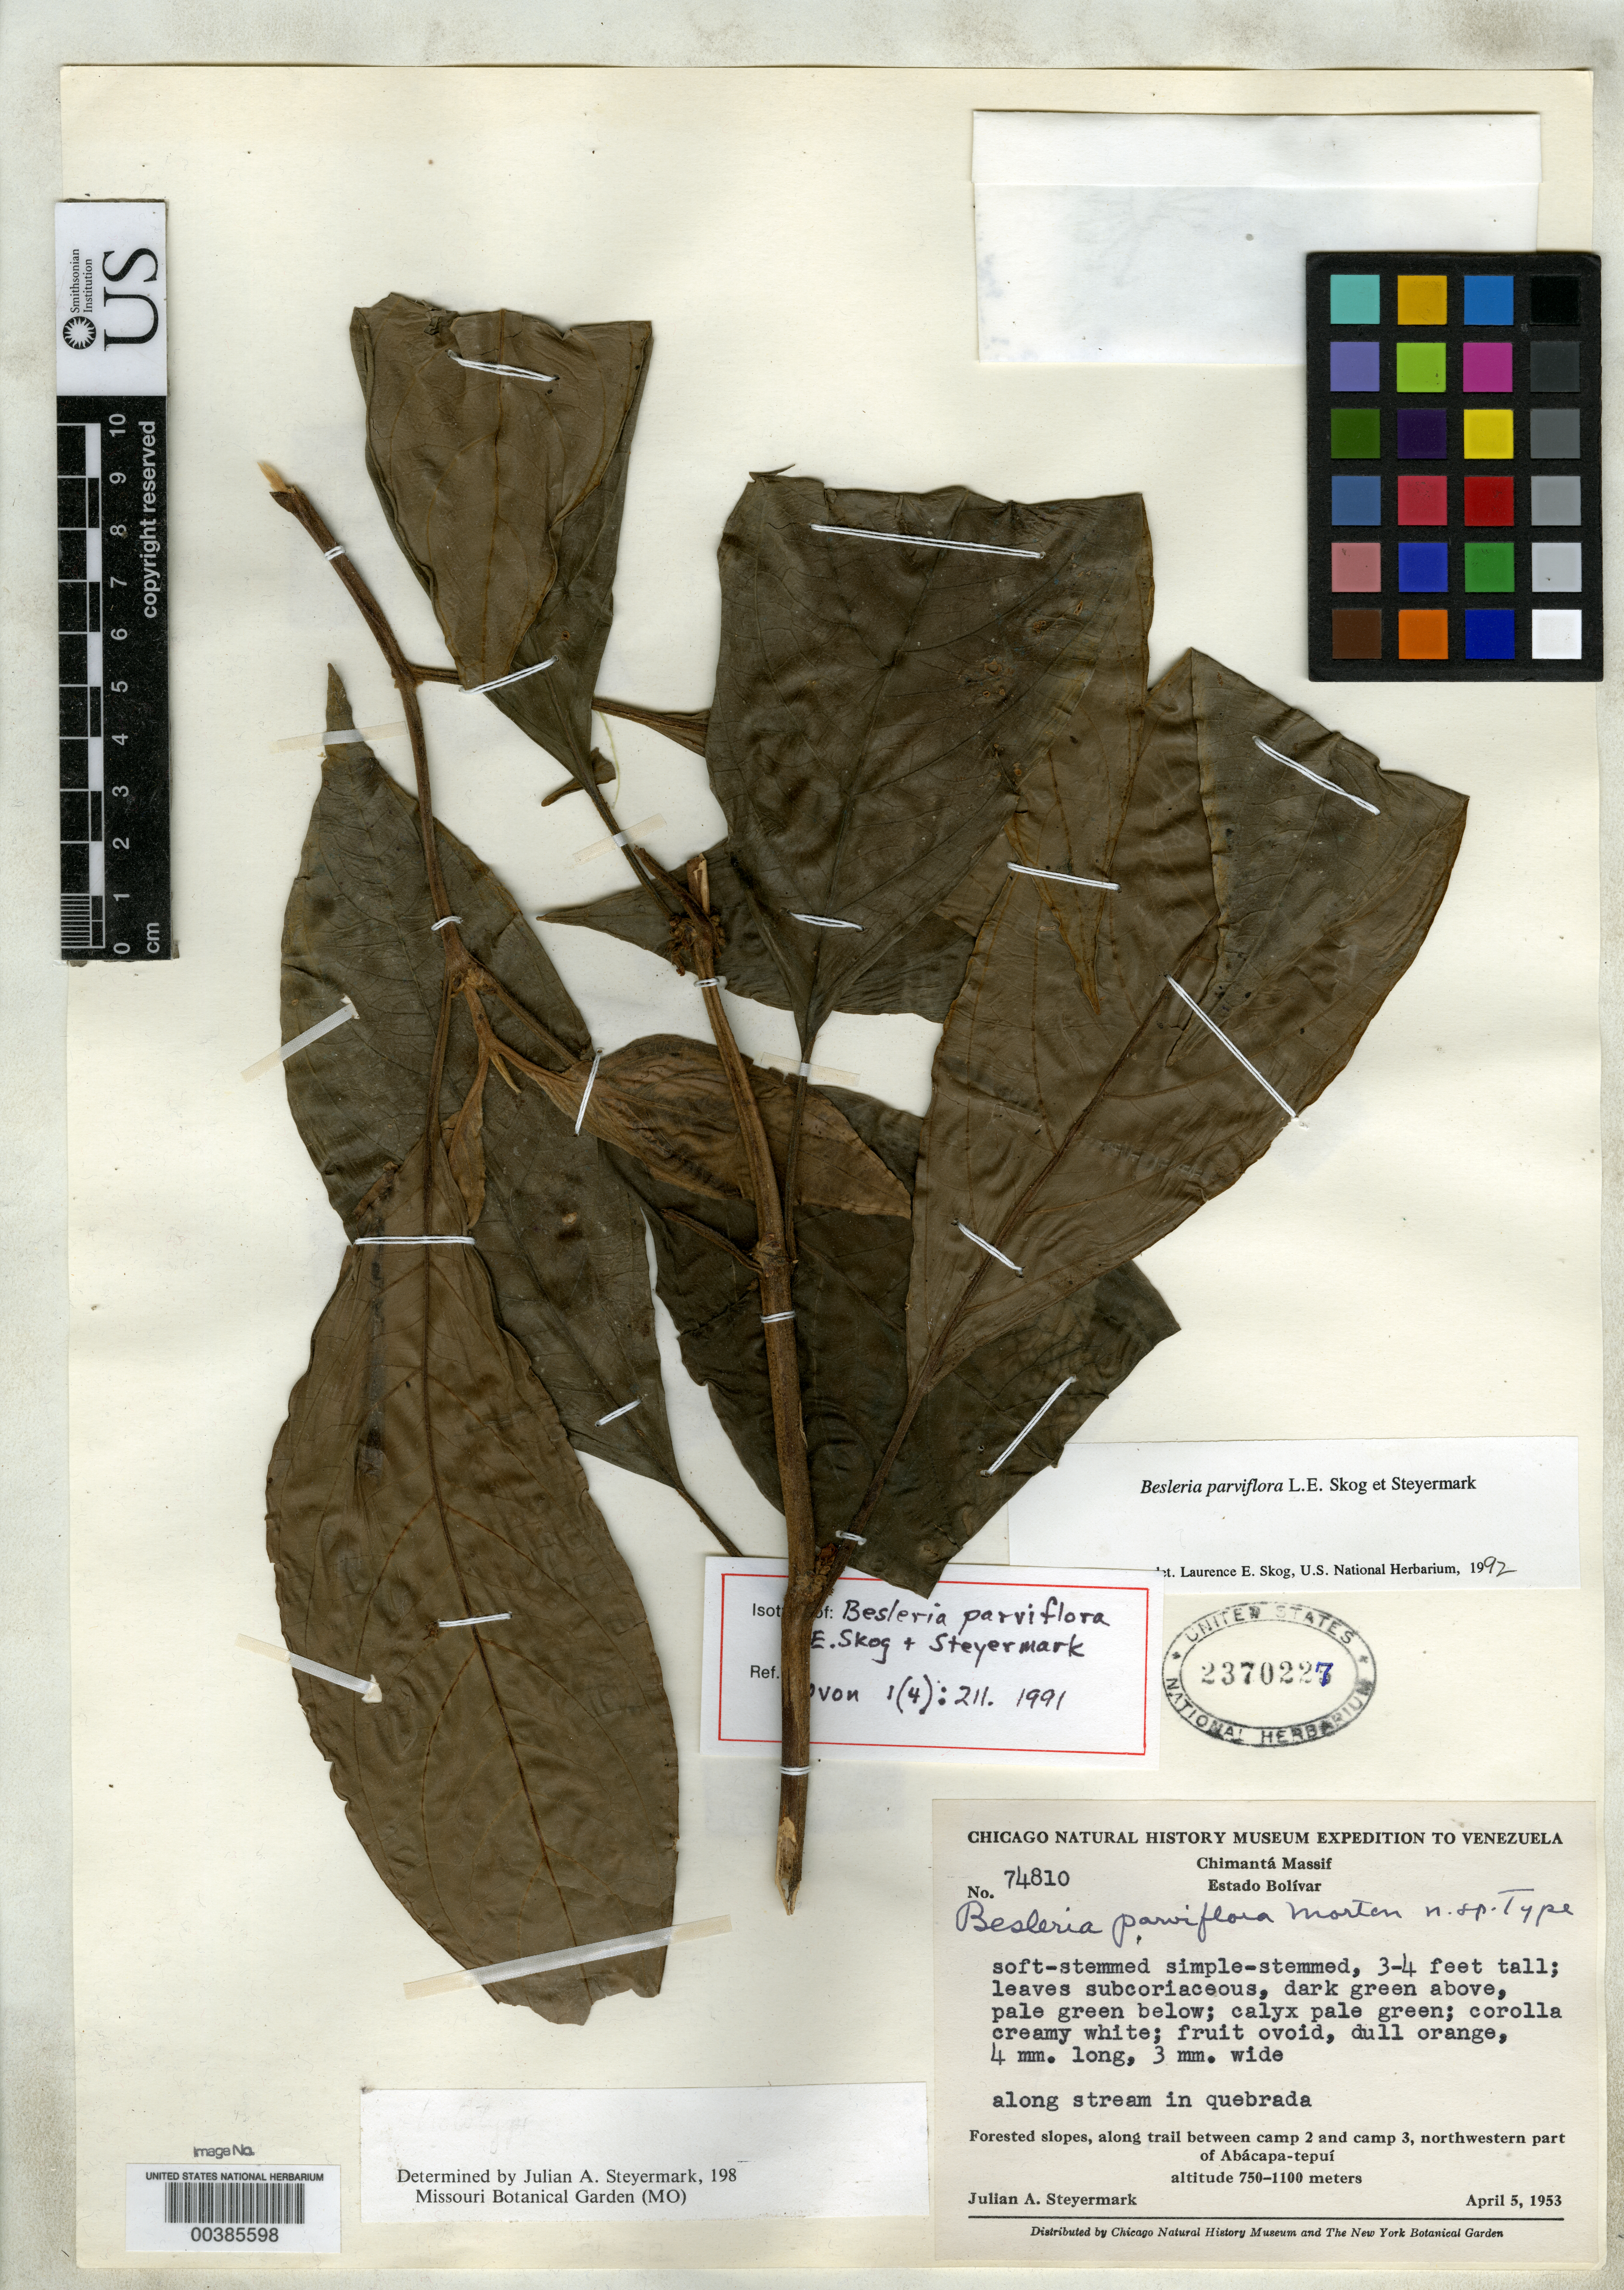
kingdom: Plantae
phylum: Tracheophyta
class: Magnoliopsida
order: Lamiales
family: Gesneriaceae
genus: Besleria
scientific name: Besleria parviflora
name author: L.E. Skog & Steyerm.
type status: Isotype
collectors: J. Steyermark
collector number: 74810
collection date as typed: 05 Apr 1953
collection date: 1953-04-05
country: Venezuela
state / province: Bolivar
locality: Chimanta Massif, NW part of Abacapa-Tepui, along stream in quebrada, forested slopes, between Camp 2 & Camp 3.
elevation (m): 750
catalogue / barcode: US 2370227